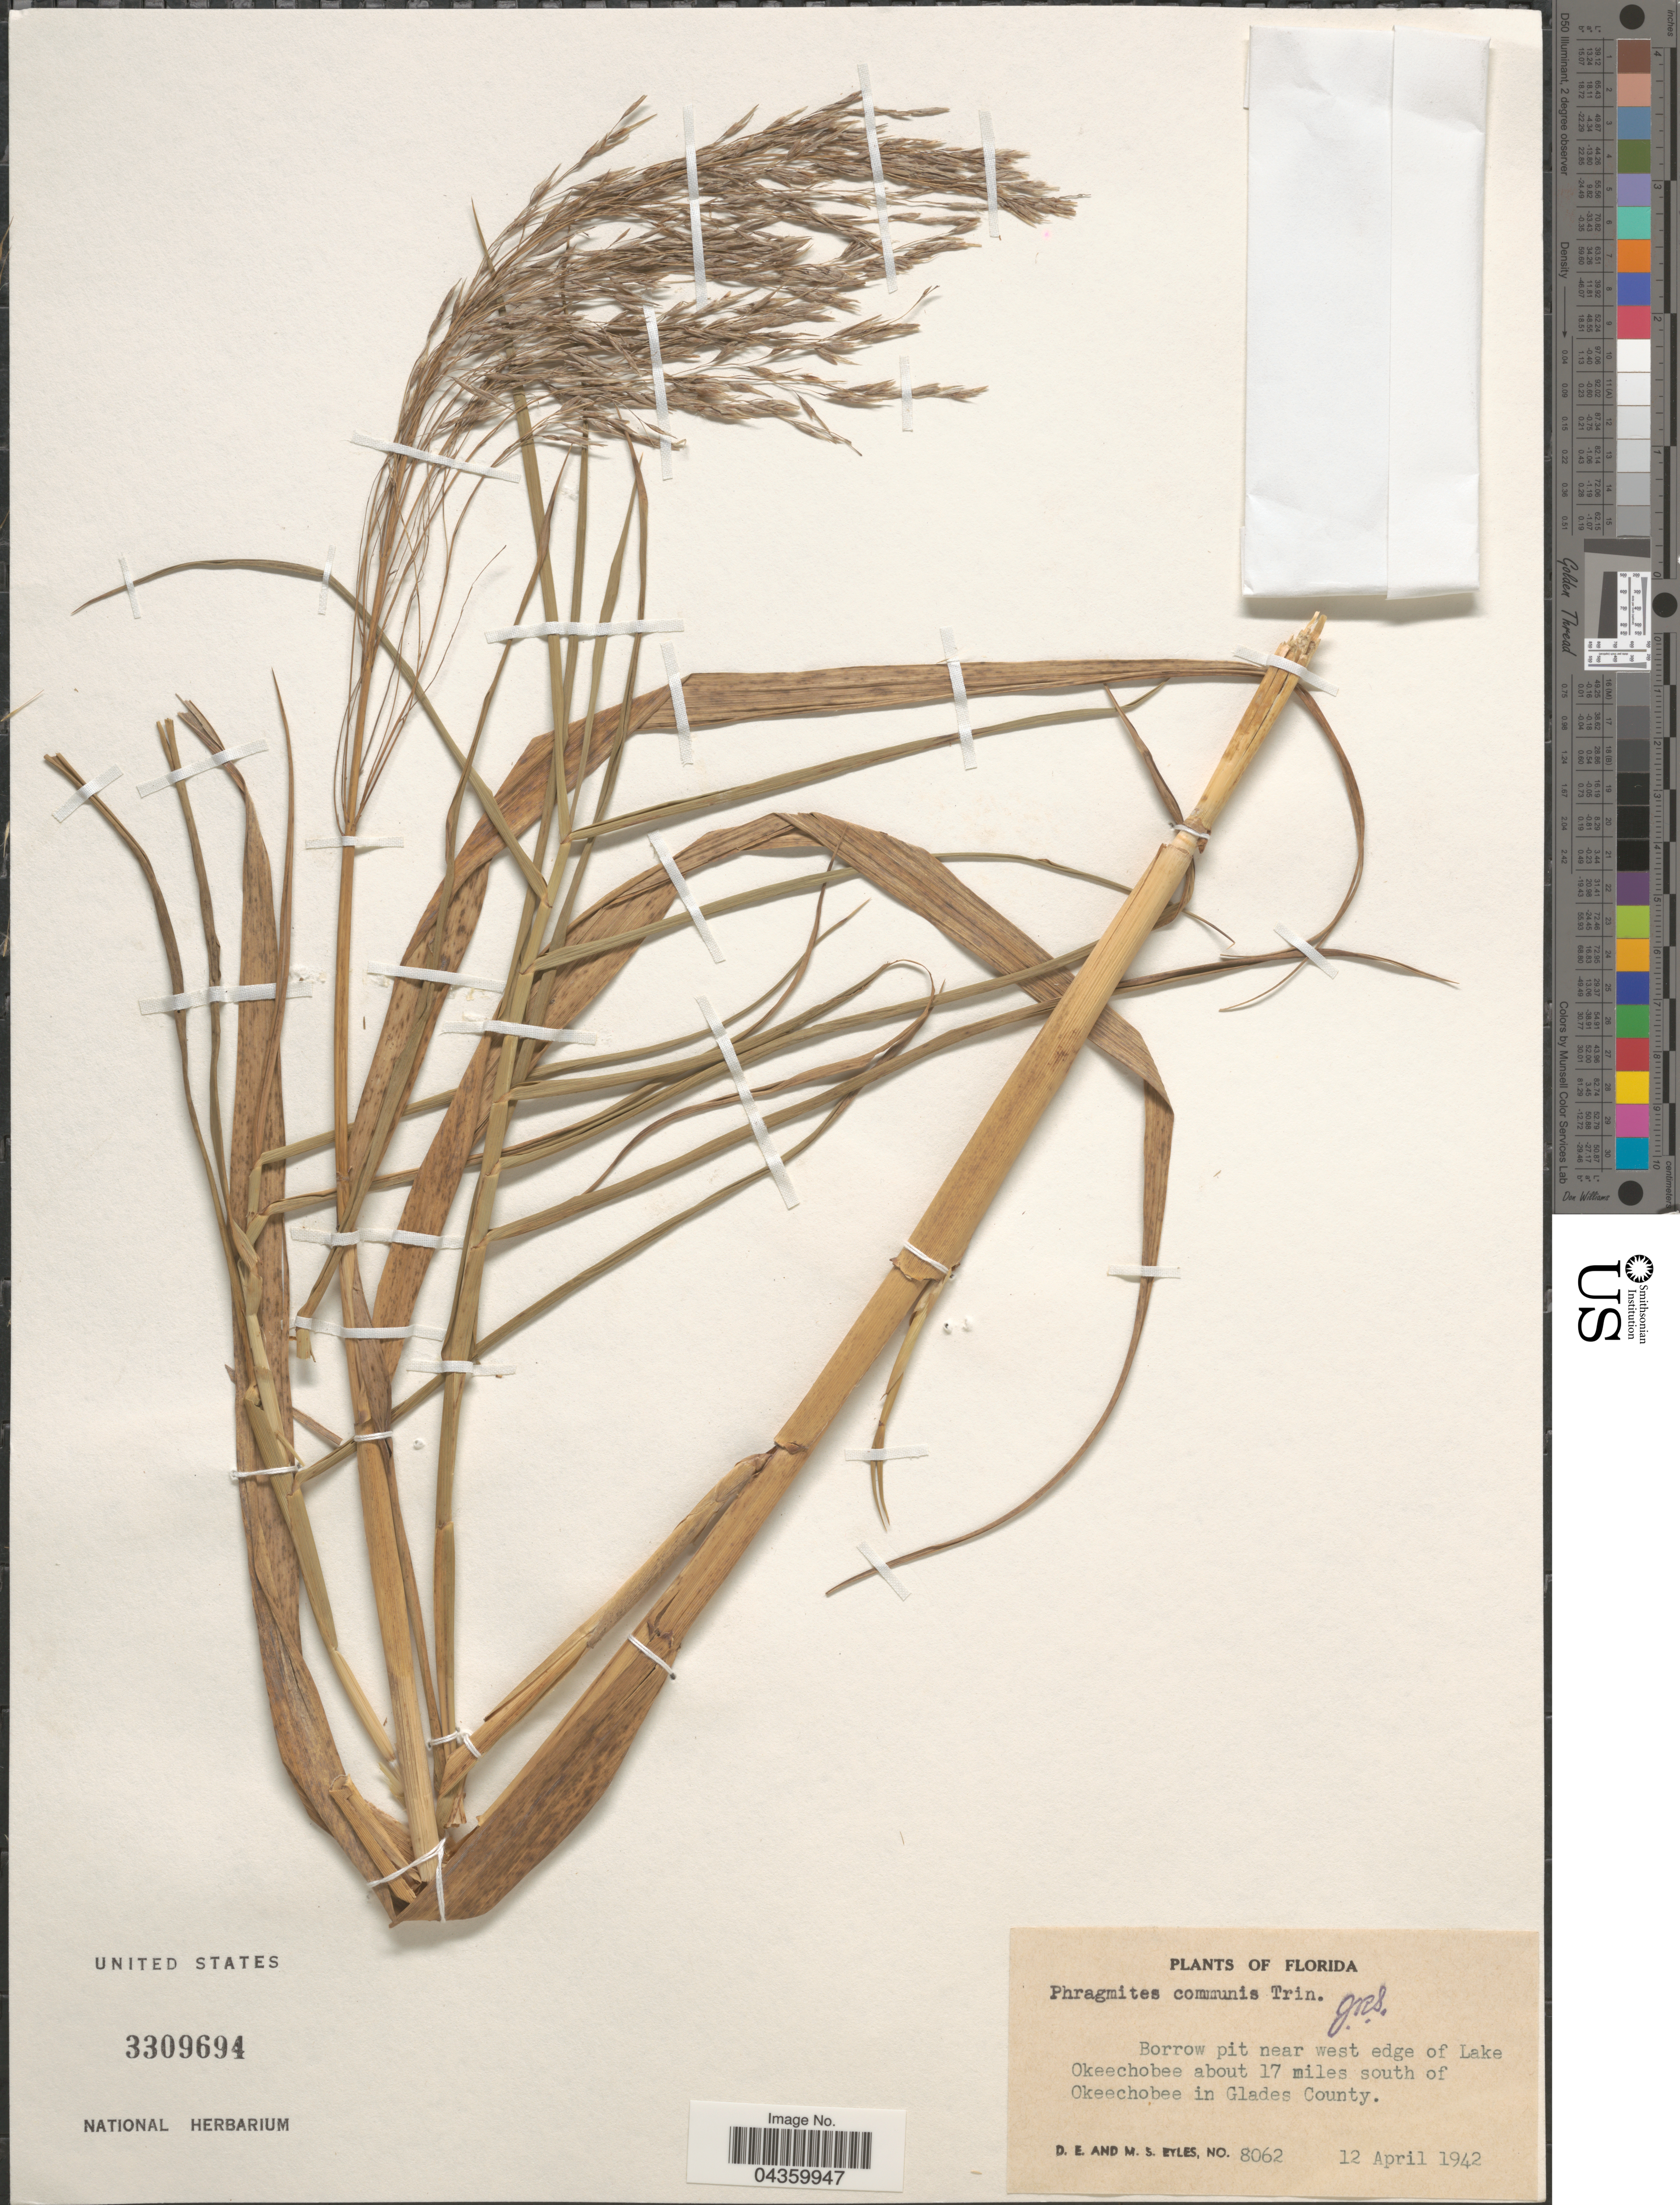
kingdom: Plantae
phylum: Tracheophyta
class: Liliopsida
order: Poales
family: Poaceae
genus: Phragmites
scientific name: Phragmites australis subsp. berlandieri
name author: (E. Fourn.) Saltonstall & Hauber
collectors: D. Eyles & M. Eyles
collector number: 8062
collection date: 1942-04-12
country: United States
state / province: Florida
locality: Borrow pit near west edge of Lake Okeechobee about 17 miles south of Okeechobee in Glades County.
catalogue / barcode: US 3309694